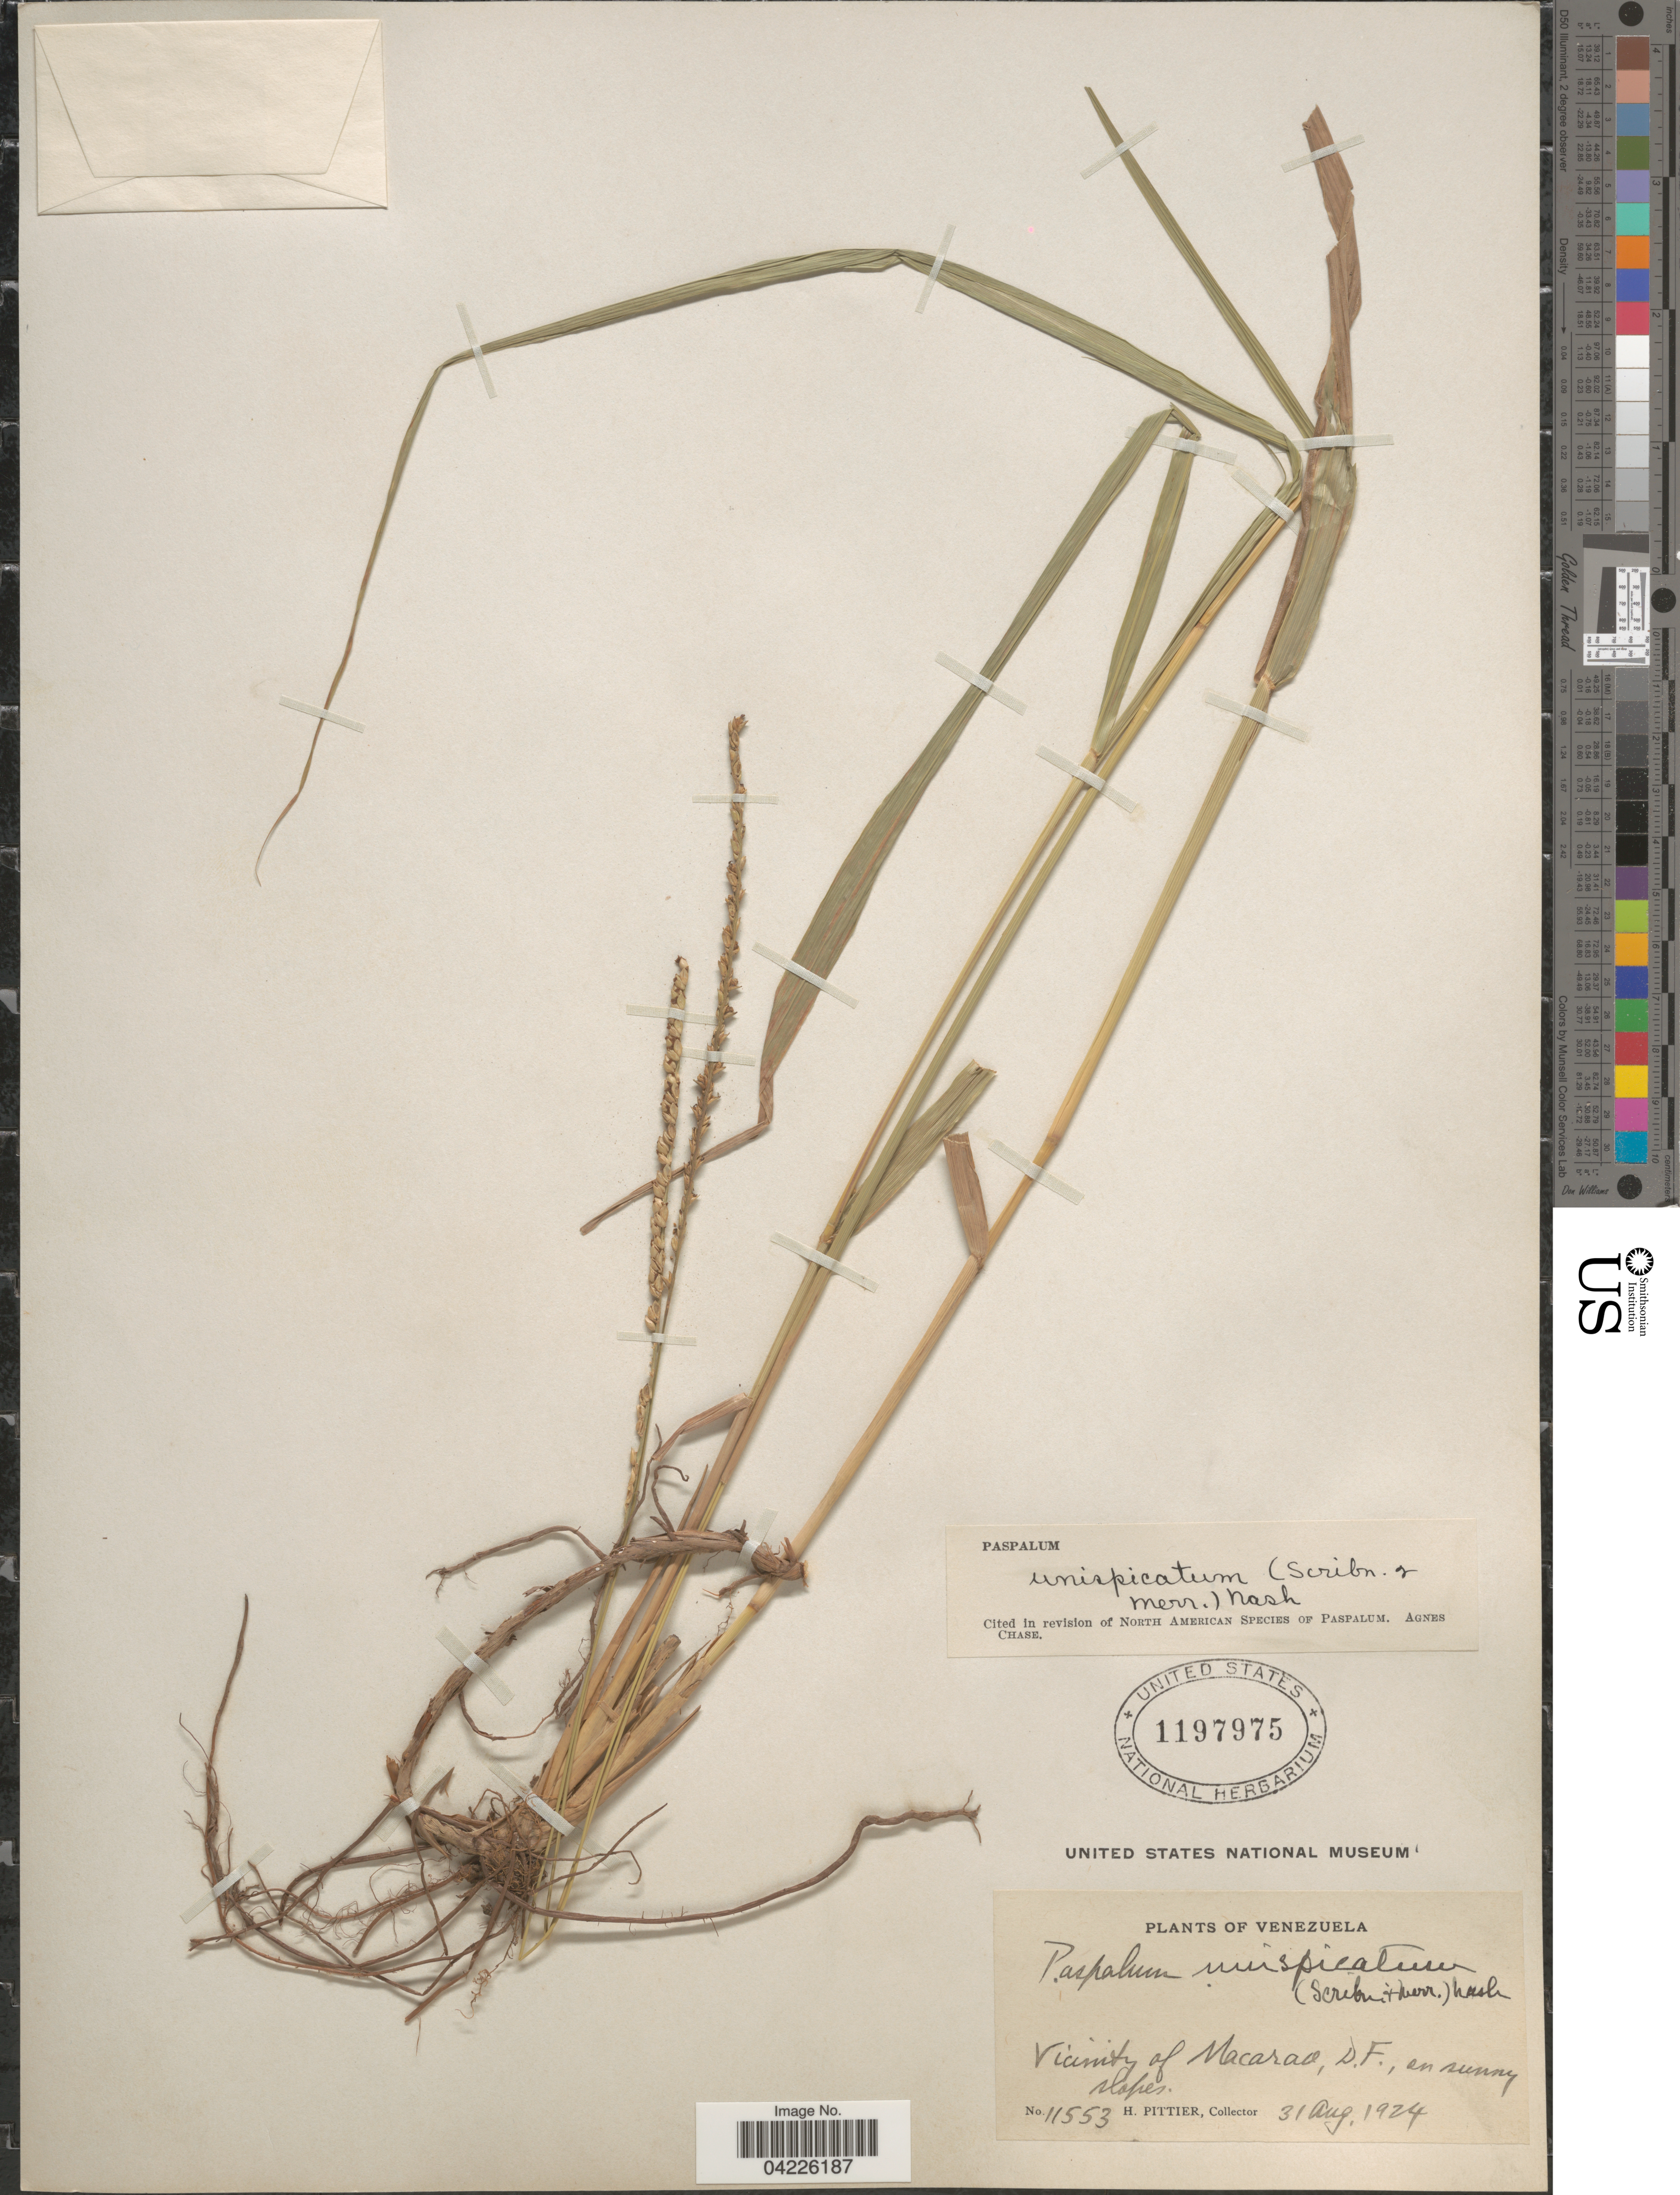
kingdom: Plantae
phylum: Tracheophyta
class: Liliopsida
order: Poales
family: Poaceae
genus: Paspalum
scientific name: Paspalum unispicatum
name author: (Scribn. & Merr.) Nash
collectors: H. F. Pittier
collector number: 11553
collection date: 1924-08-31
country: Venezuela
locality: Vicinity of Macarao, D.F.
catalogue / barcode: US 1197975